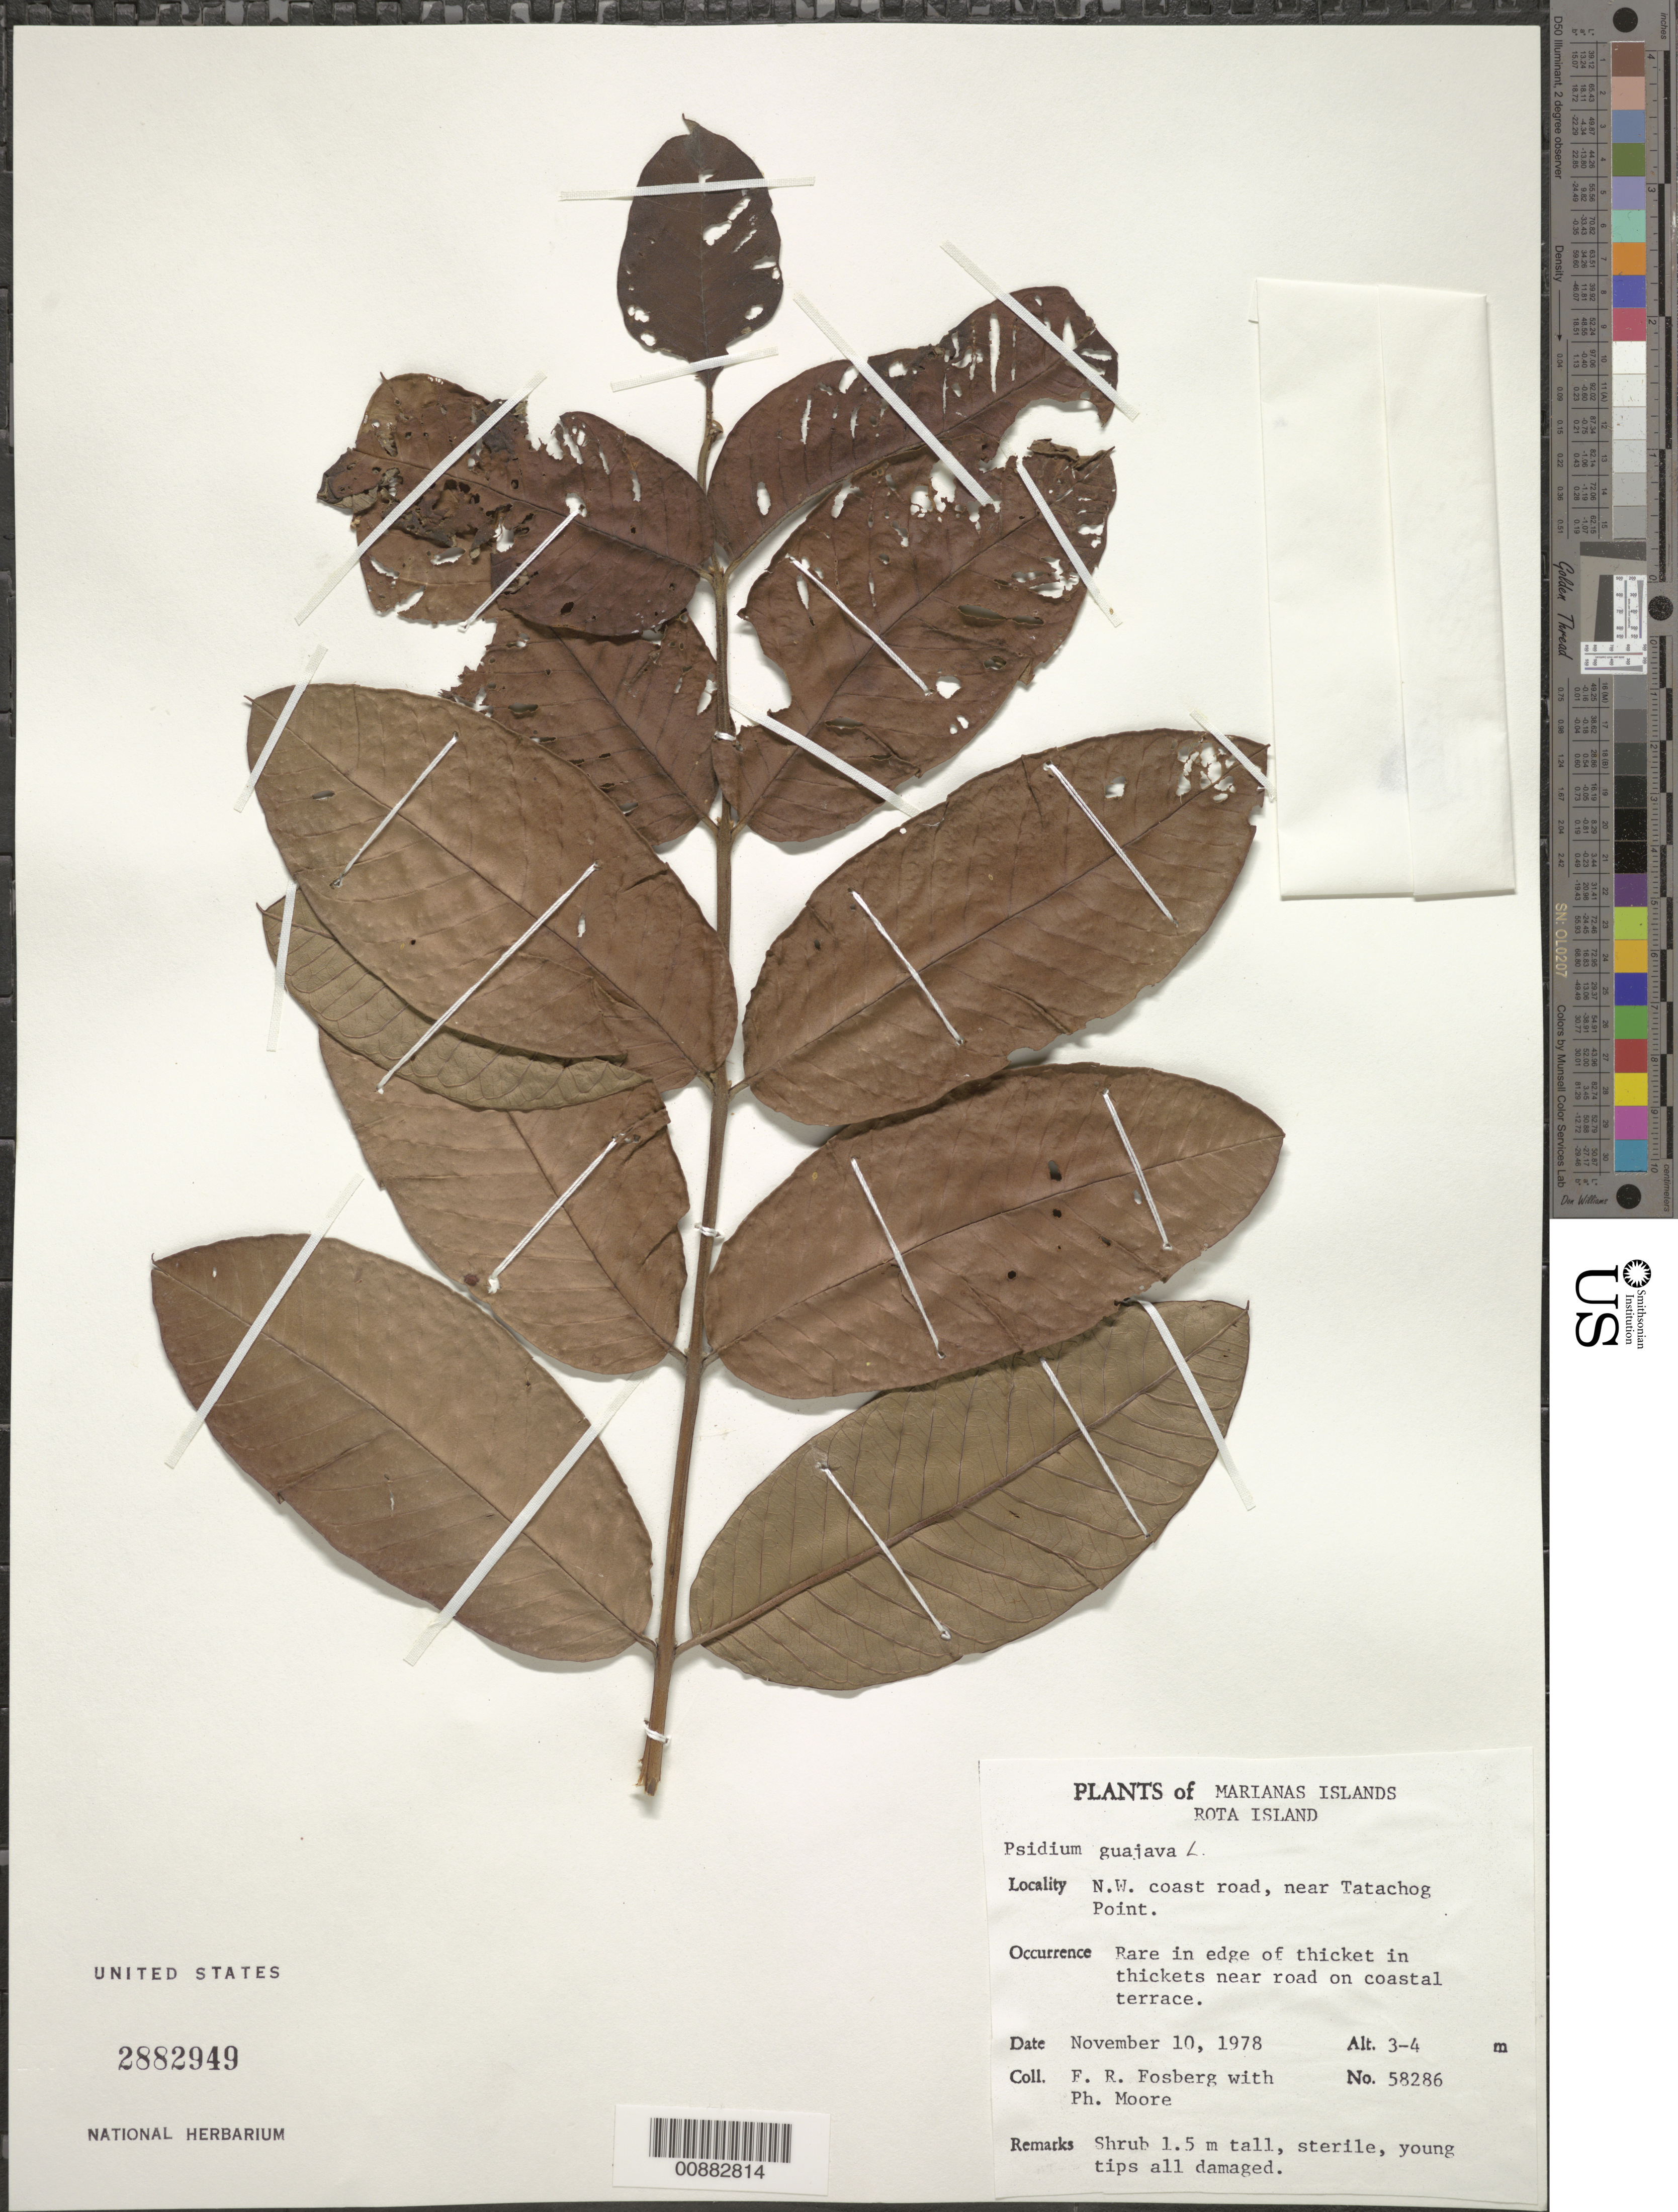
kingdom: Plantae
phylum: Tracheophyta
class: Magnoliopsida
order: Myrtales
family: Myrtaceae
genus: Psidium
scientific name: Psidium guajava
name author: L.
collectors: F. R. Fosberg & P. H. Moore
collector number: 58286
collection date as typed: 10 Nov 1978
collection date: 1978-11-10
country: Northern Mariana Islands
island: Rota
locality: NW coast road, near Tatachog Point.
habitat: Rare in edge of thicket in thickets near road on coastal terrace.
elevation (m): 3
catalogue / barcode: US 2882949